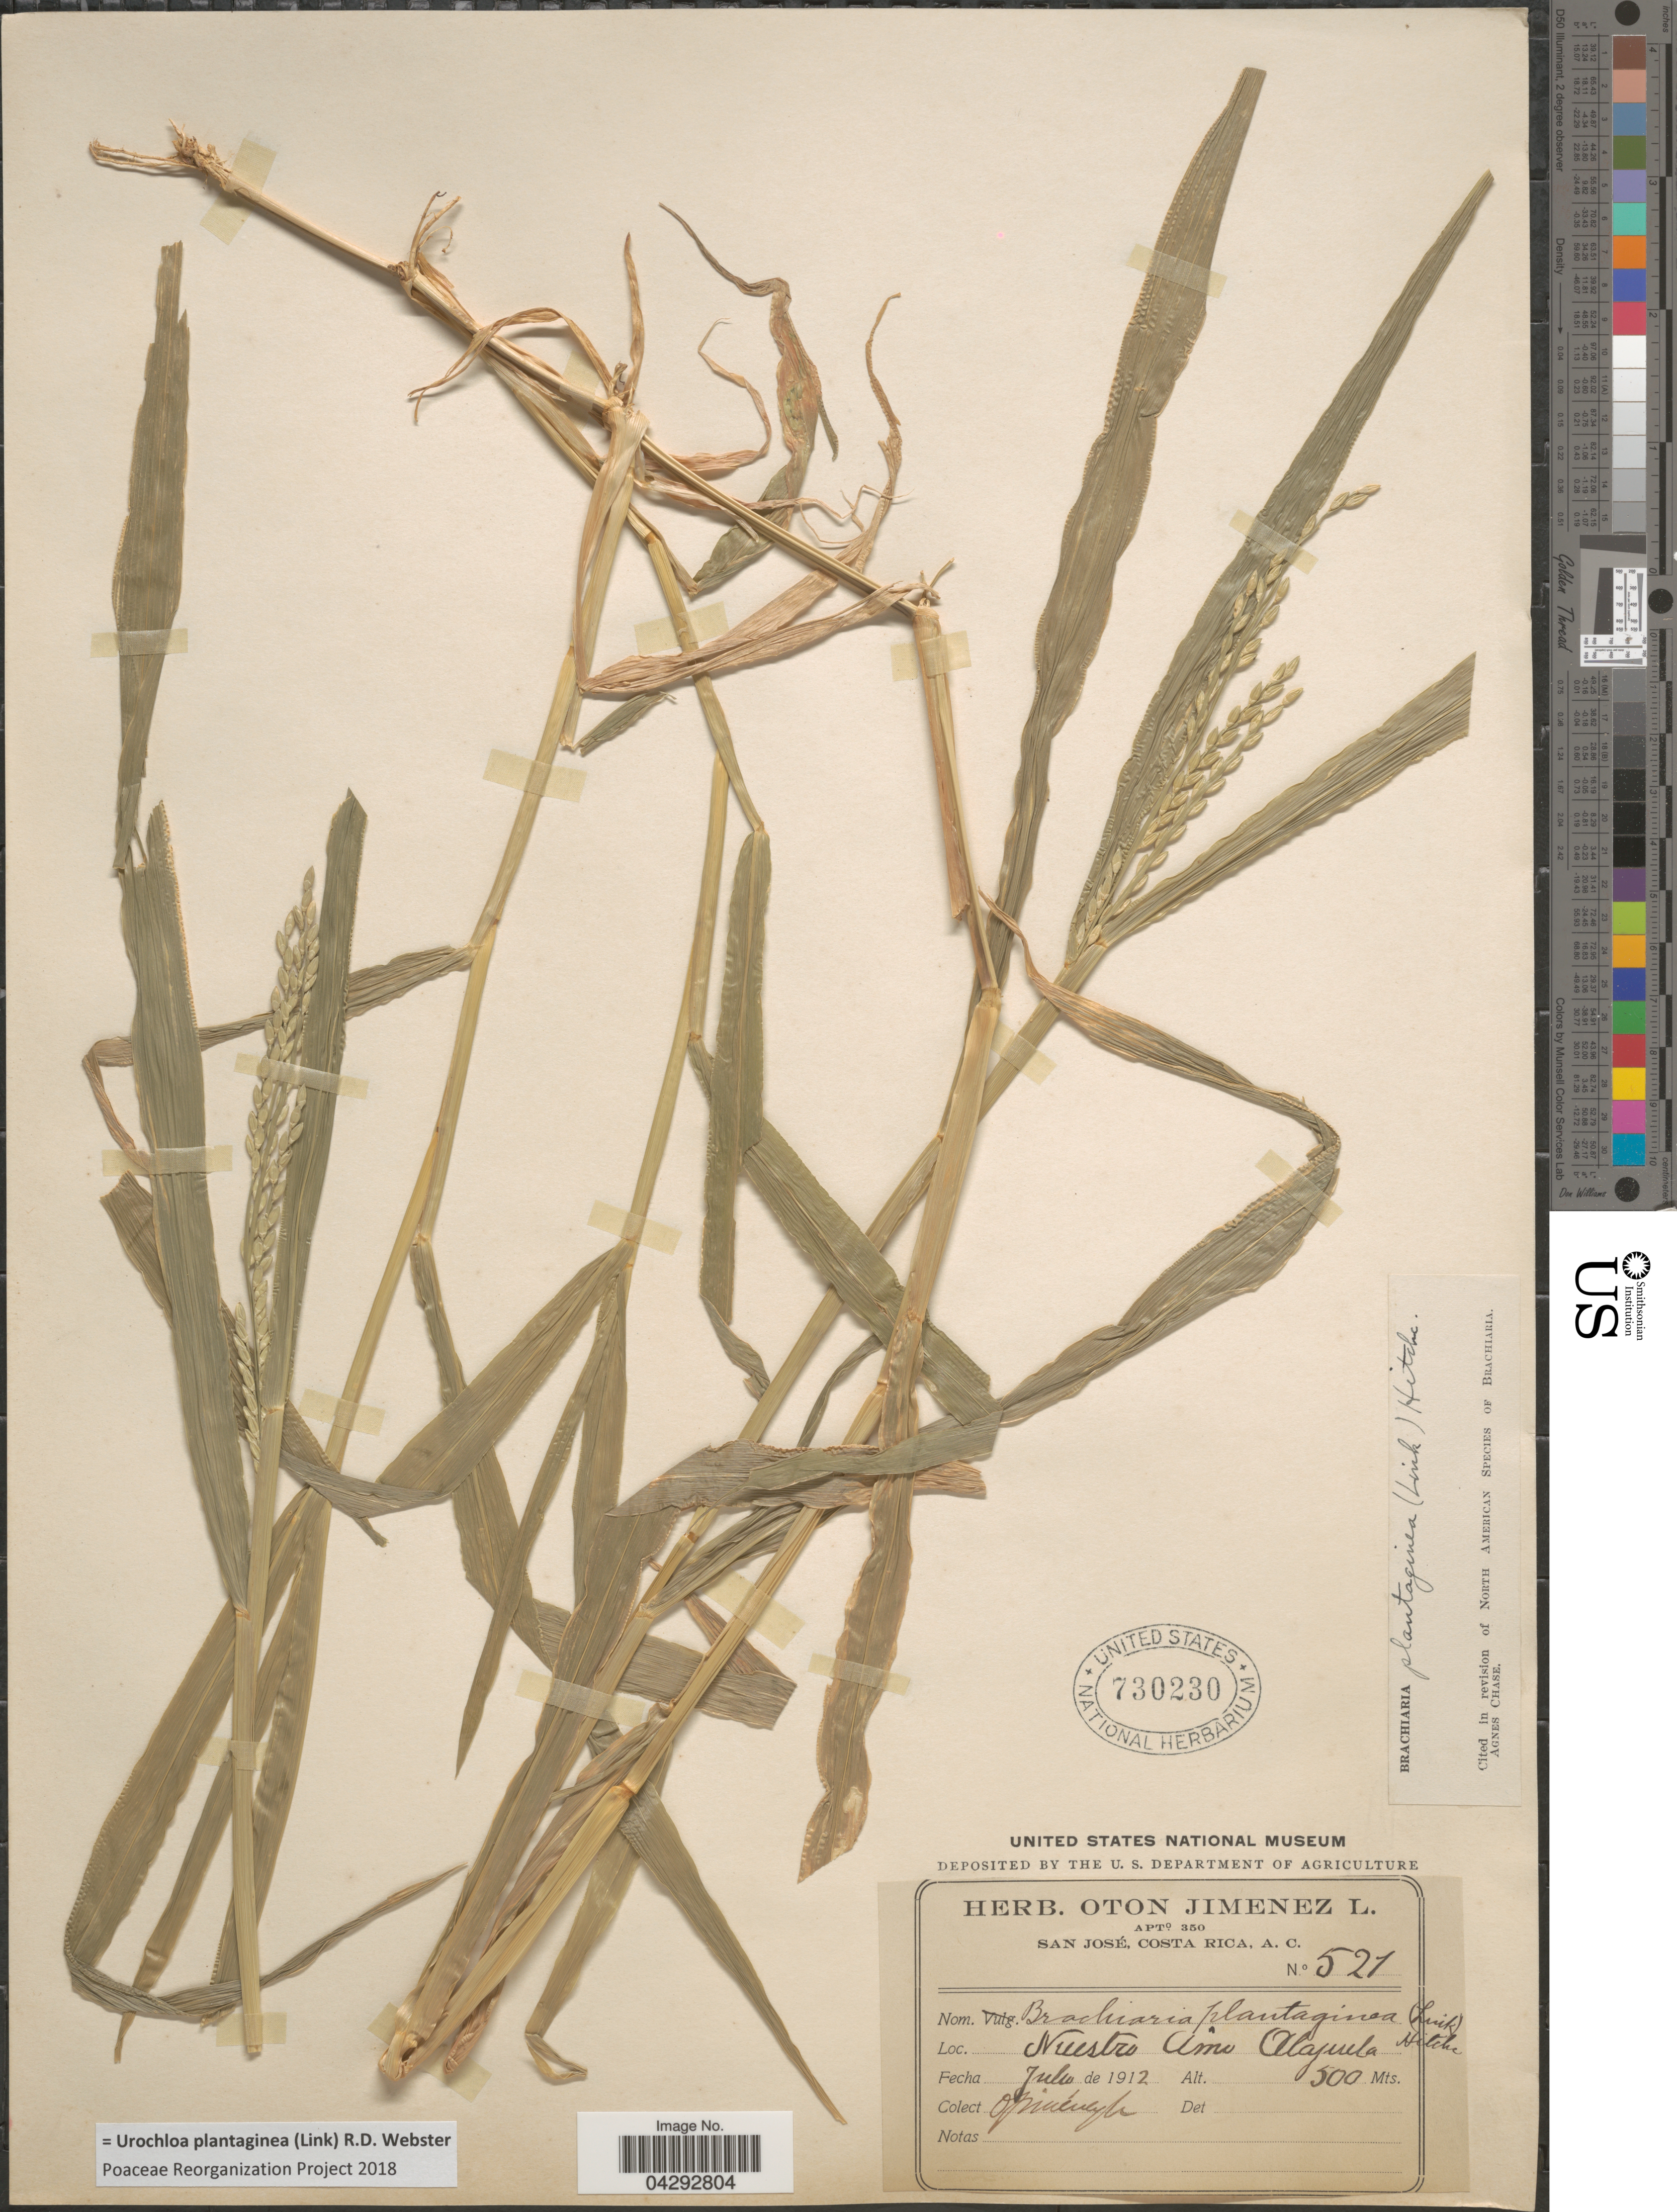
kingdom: Plantae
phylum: Tracheophyta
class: Liliopsida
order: Poales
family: Poaceae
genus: Urochloa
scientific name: Urochloa plantaginea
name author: (Link) R.D. Webster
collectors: O. Jiménez L.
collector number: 521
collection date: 1912-07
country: Costa Rica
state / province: Alajuela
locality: Nuestro Amo.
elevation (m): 500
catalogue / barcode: US 730230